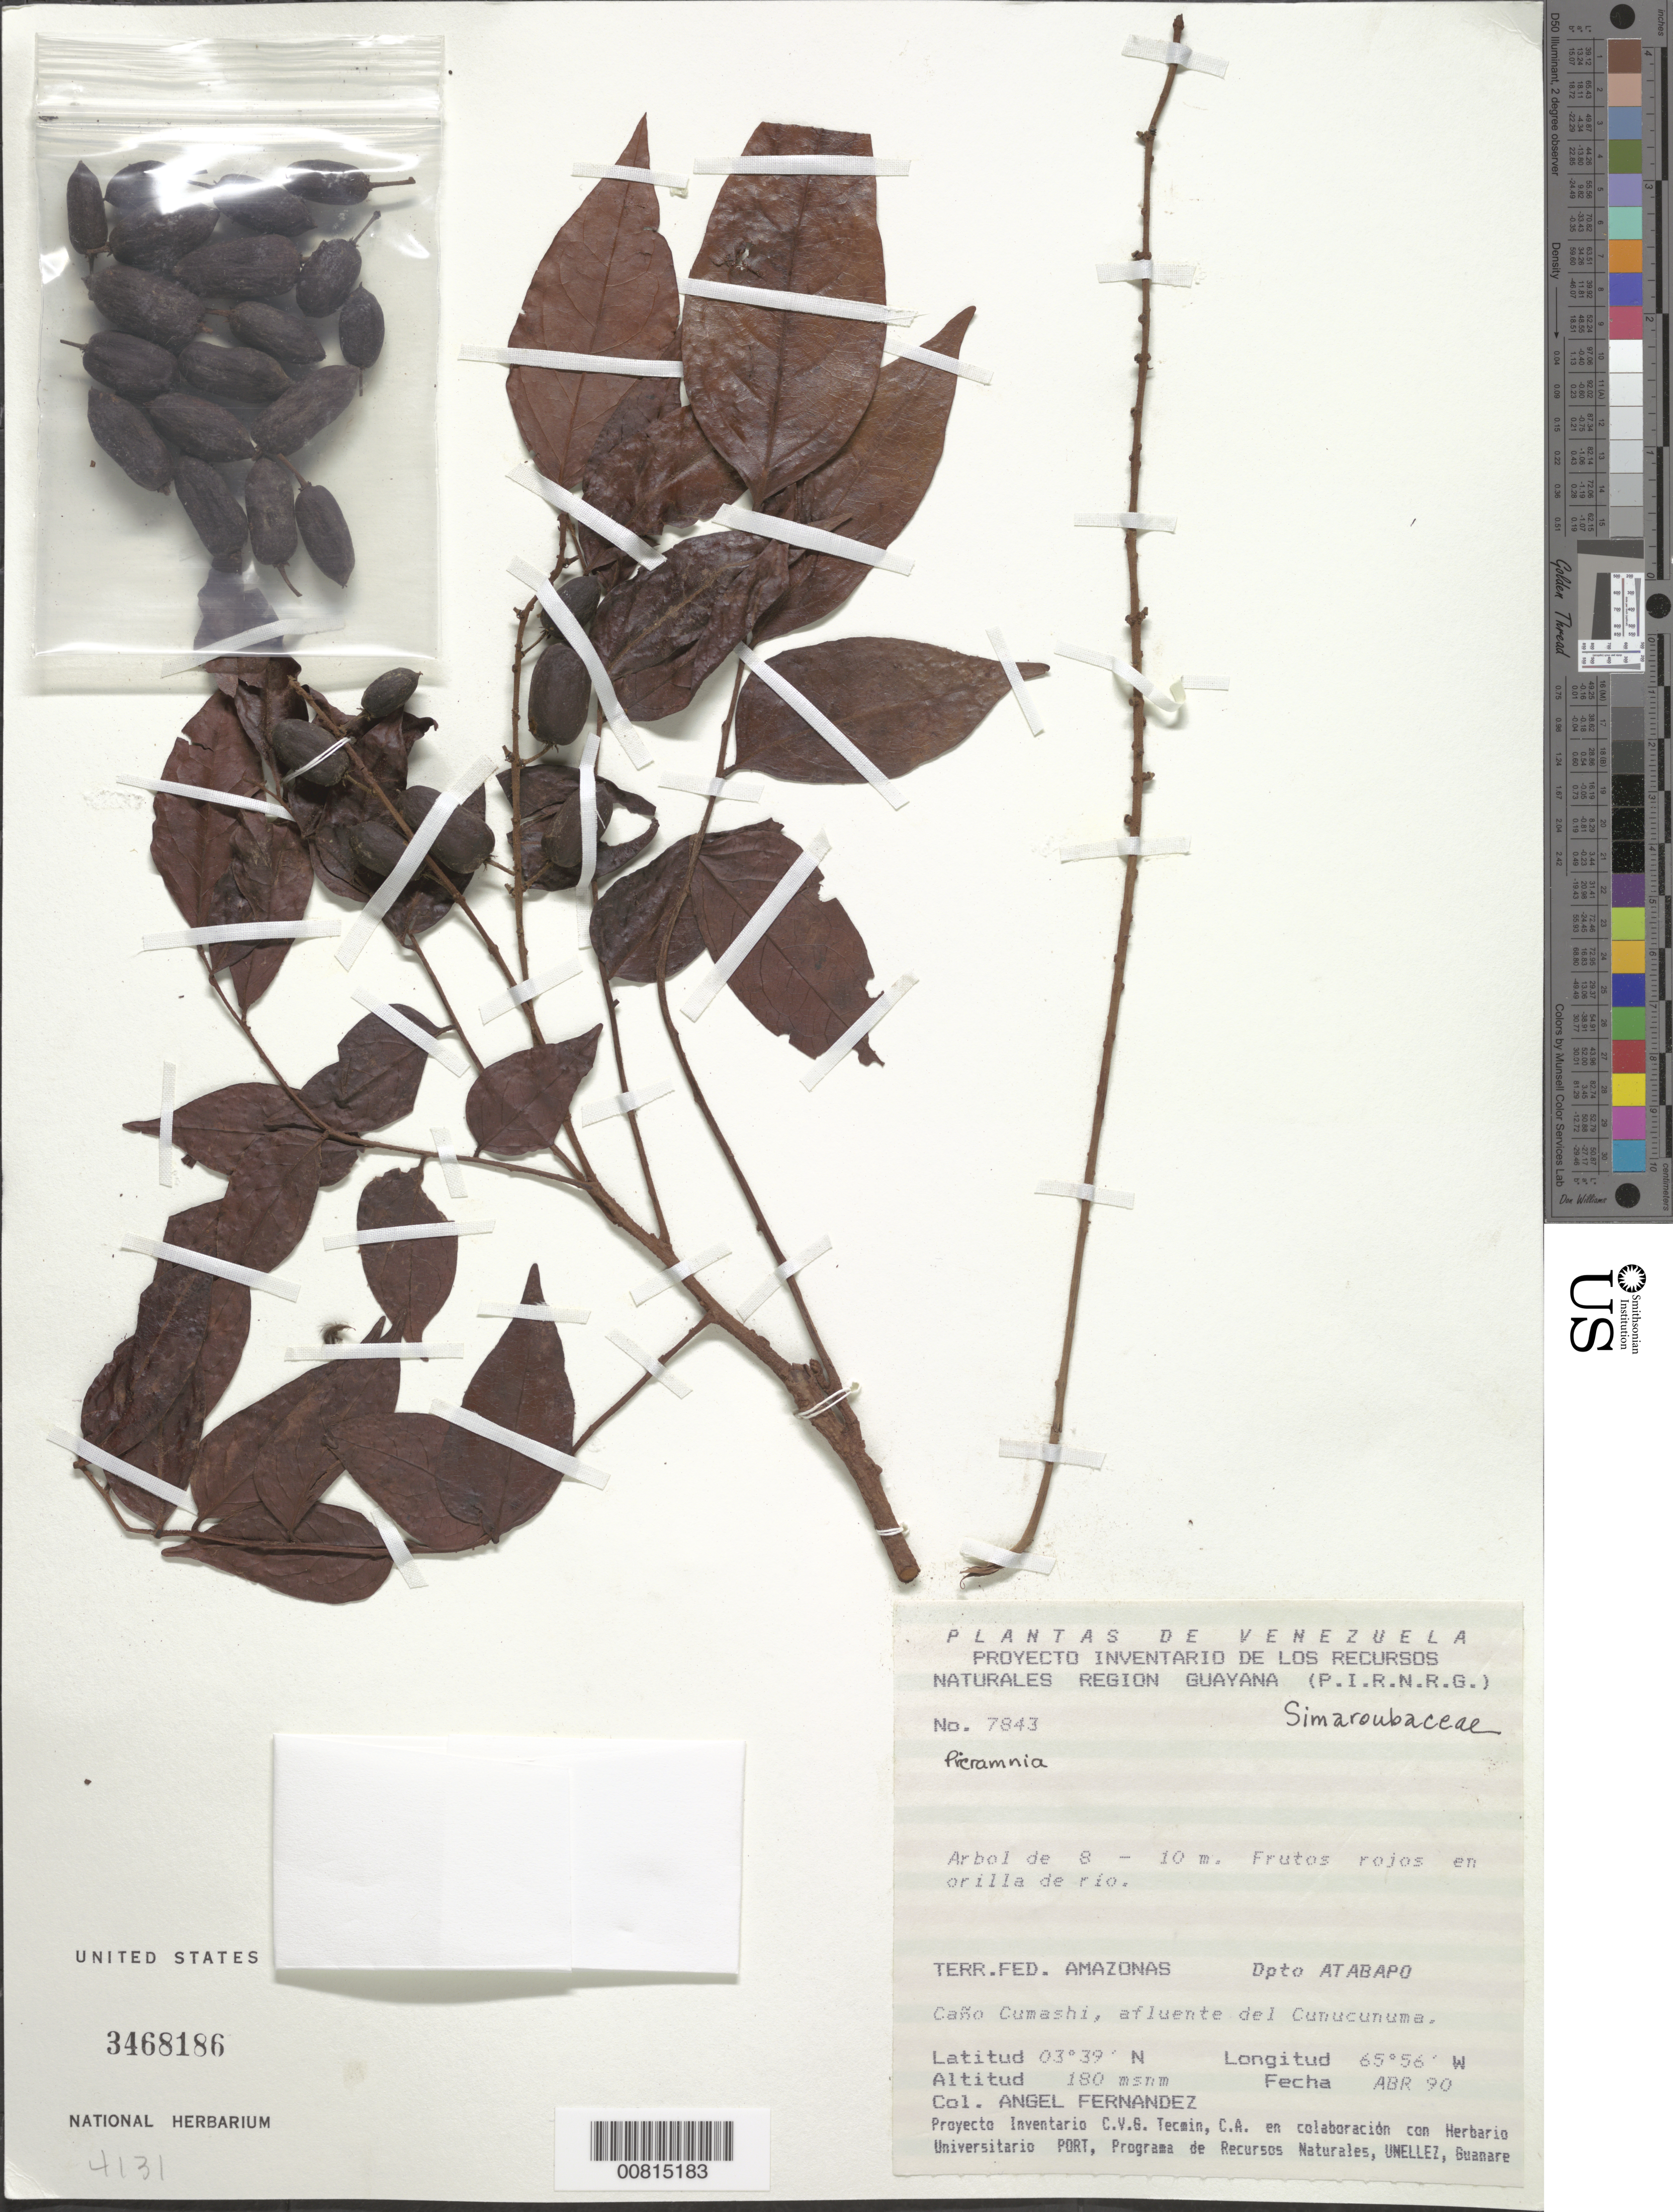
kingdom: Plantae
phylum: Tracheophyta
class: Magnoliopsida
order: Picramniales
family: Picramniaceae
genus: Picramnia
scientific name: Picramnia sp.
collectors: A. Fernández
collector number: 7843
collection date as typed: Apr-90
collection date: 1990-04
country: Venezuela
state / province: Amazonas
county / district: Atabapo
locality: Caño Cumashi, afluente del Cunucunuma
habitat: Along river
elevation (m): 180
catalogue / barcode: US 3468186